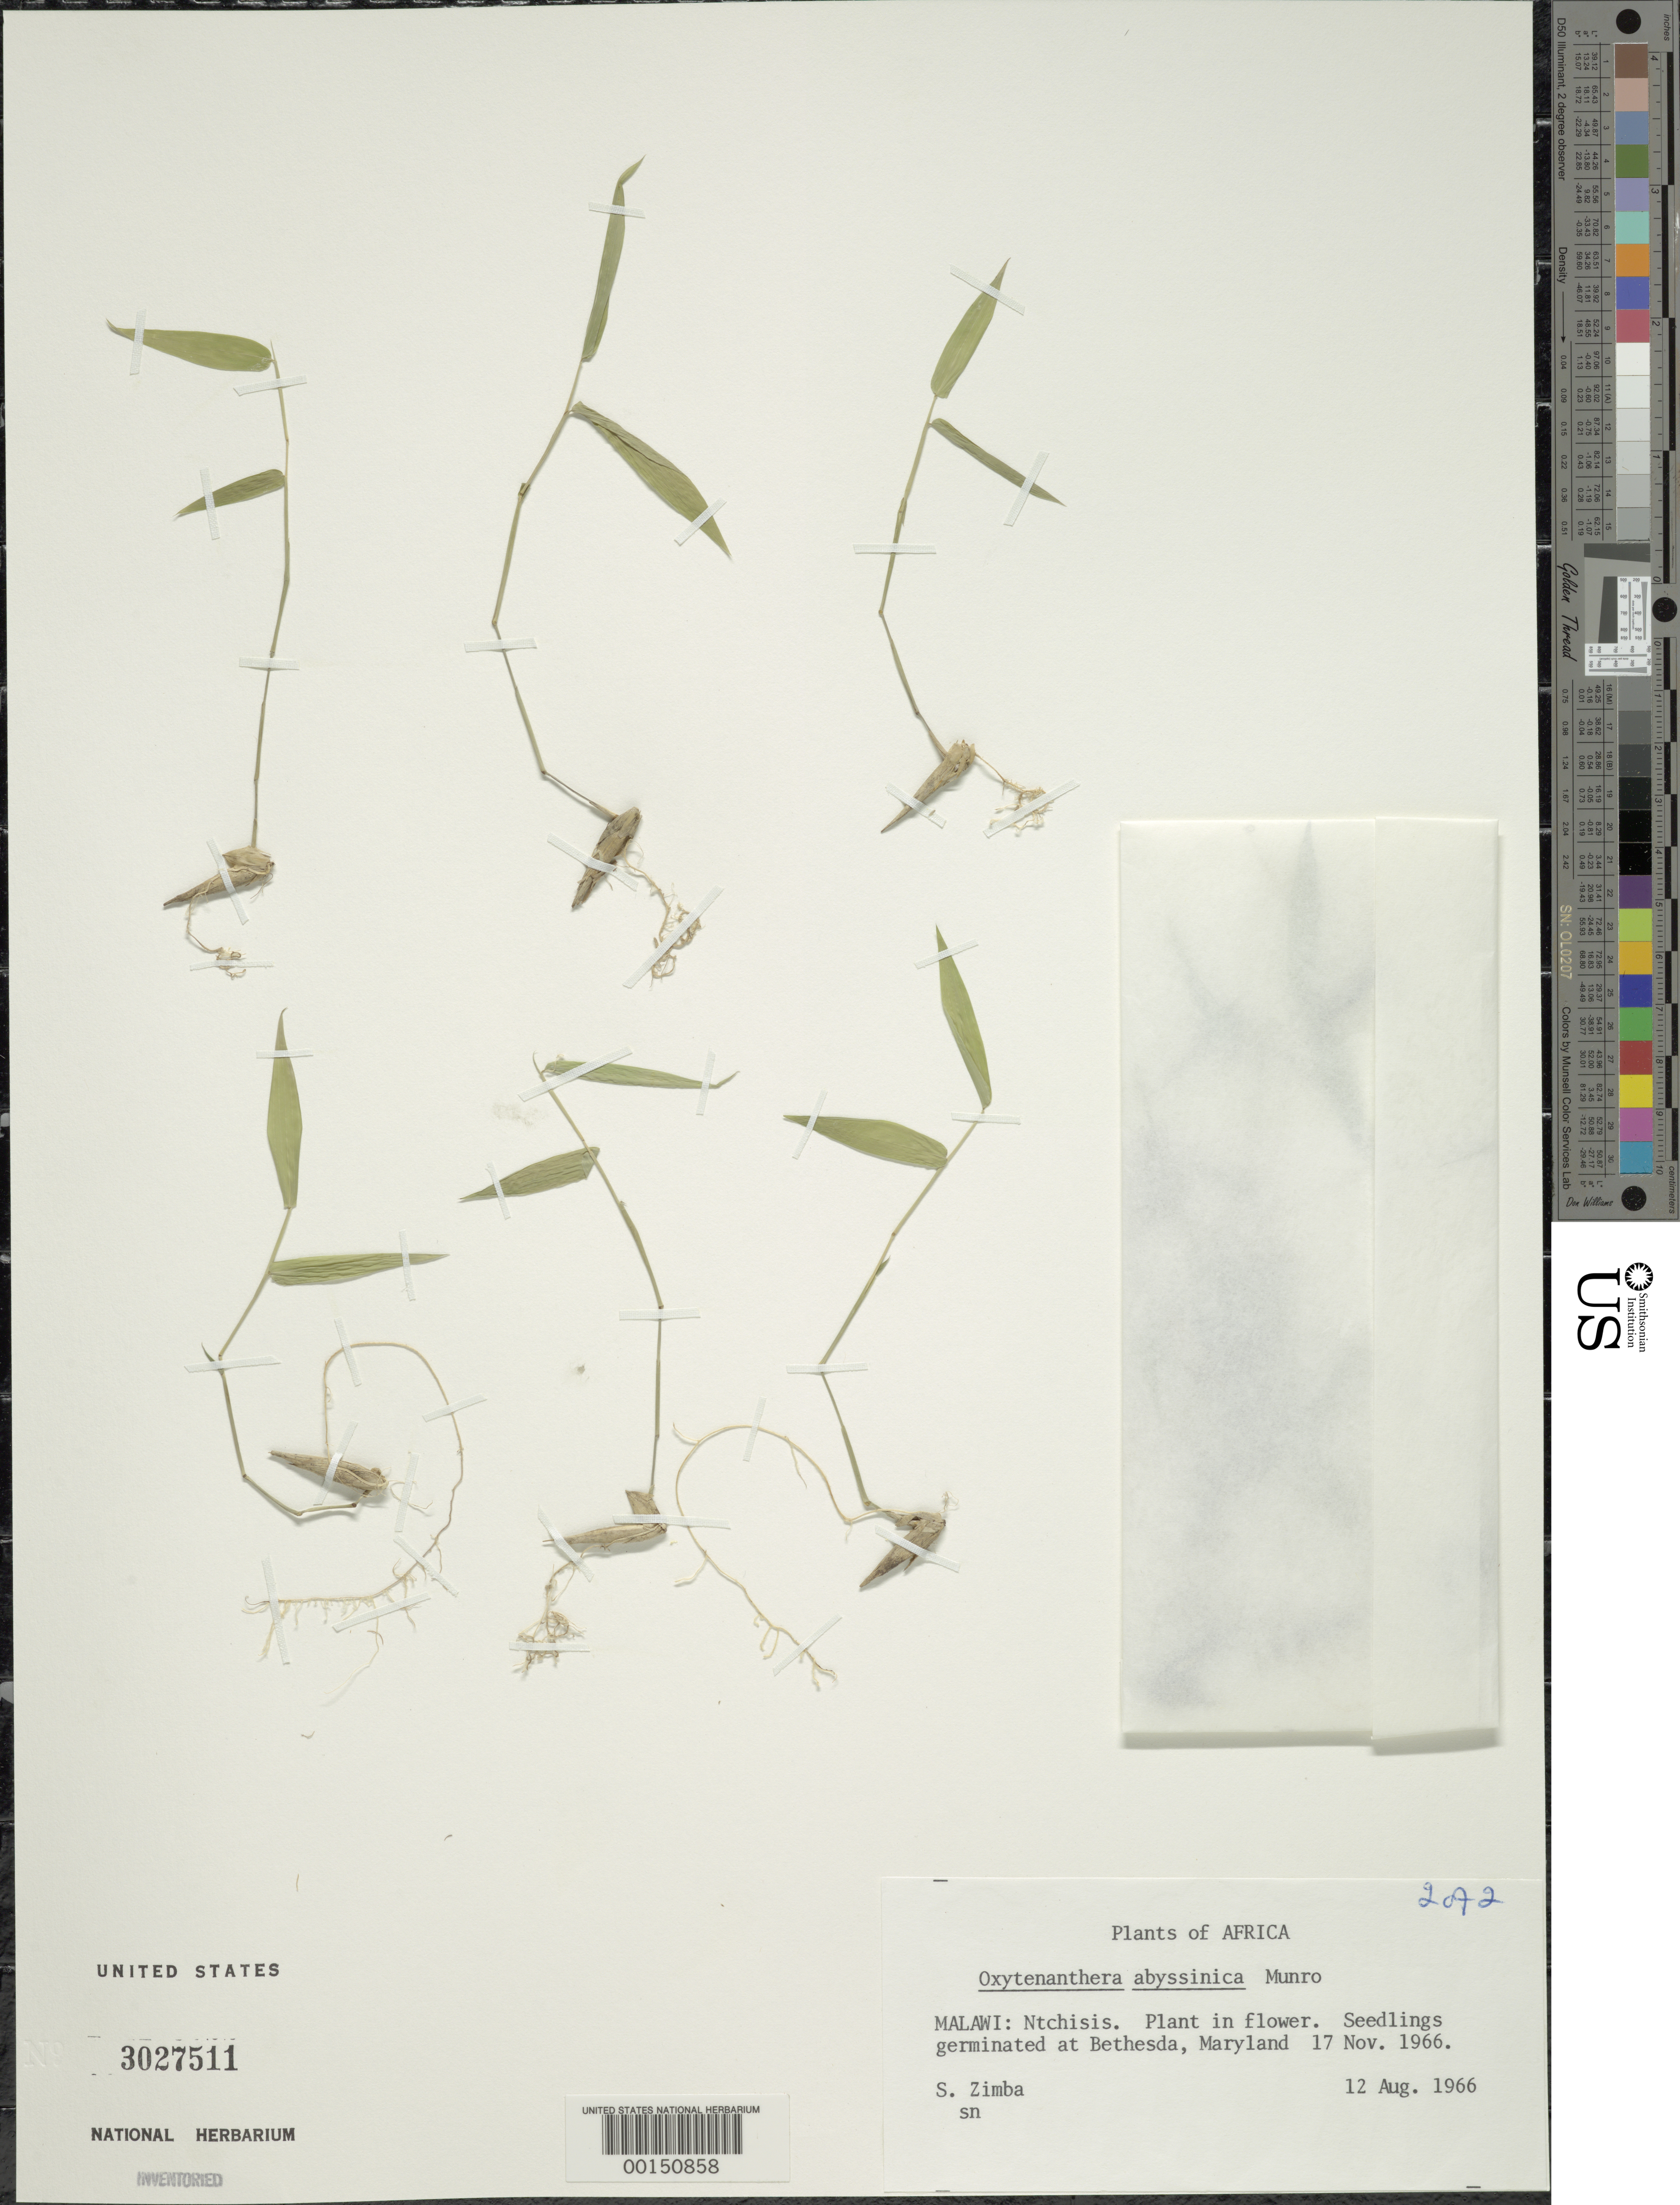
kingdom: Plantae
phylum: Tracheophyta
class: Liliopsida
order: Poales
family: Poaceae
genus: Oxytenanthera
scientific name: Oxytenanthera abyssinica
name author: (A. Rich.) Munro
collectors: S. Zimba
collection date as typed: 12 Aug 1966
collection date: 1966-08-12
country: Malawi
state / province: Central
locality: Ntchisi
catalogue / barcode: US 3027511